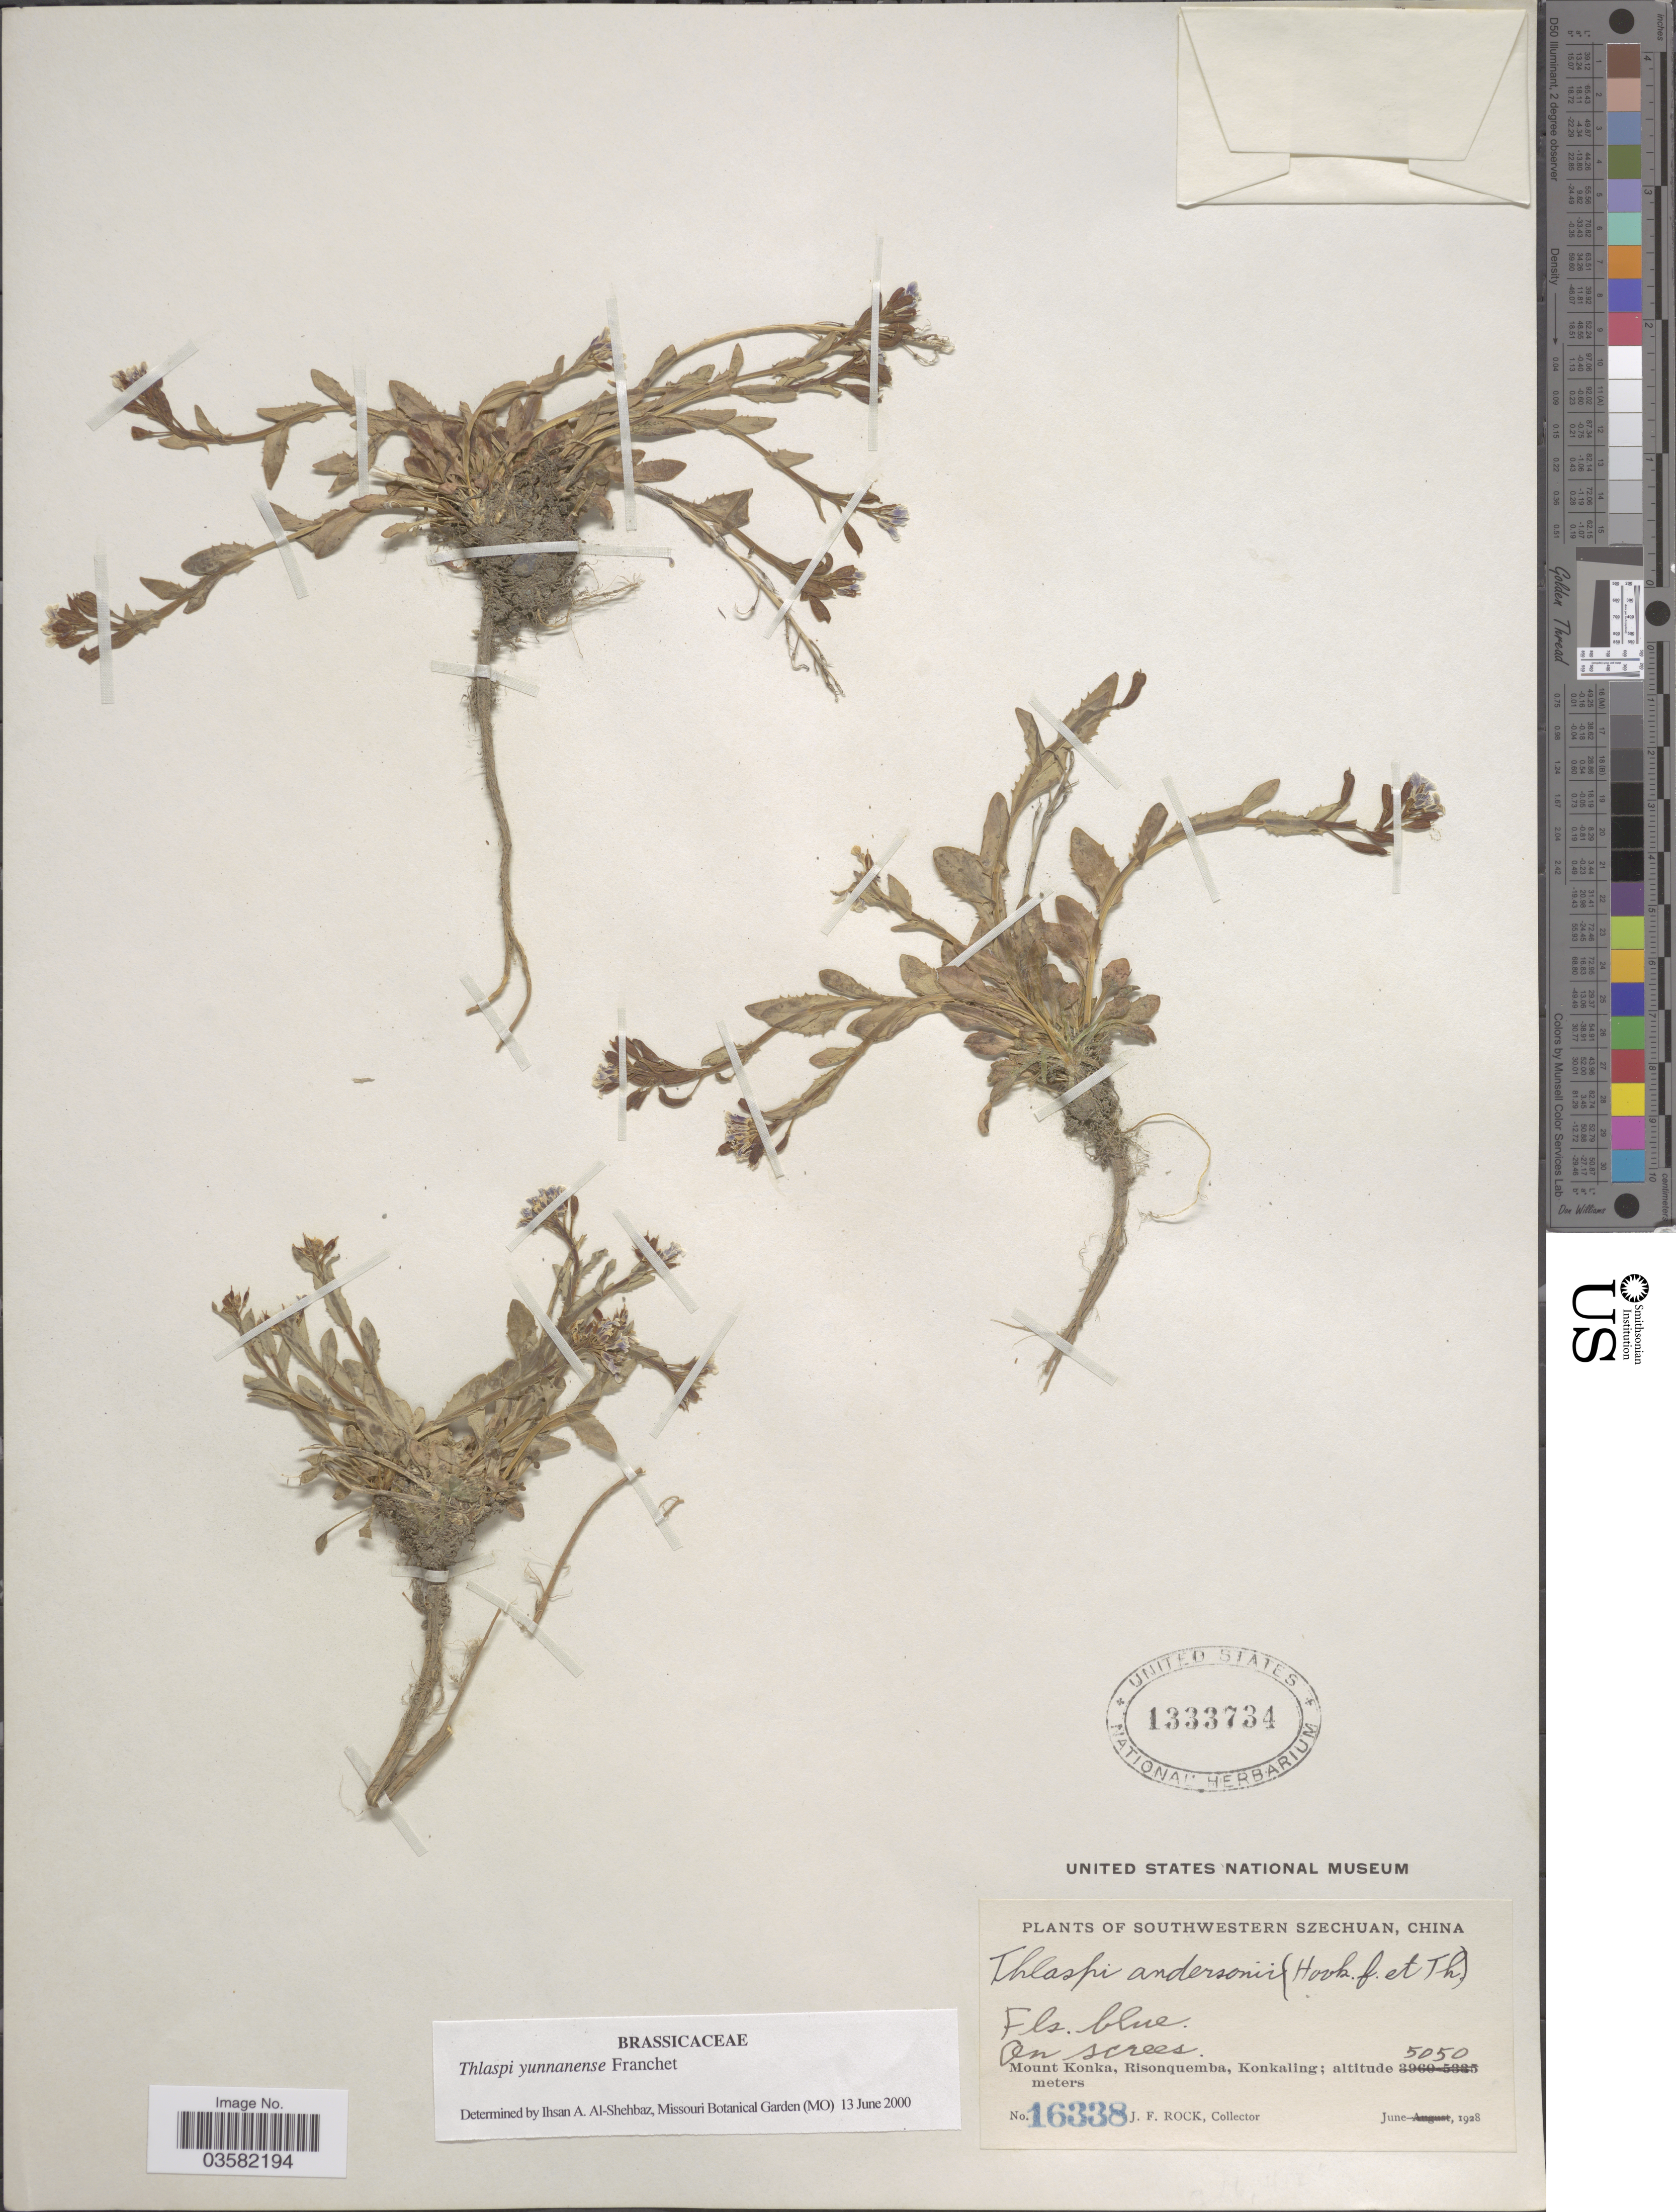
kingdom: Plantae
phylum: Tracheophyta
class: Magnoliopsida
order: Brassicales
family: Brassicaceae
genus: Thlaspi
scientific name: Thlaspi yunnanense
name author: Franch.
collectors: J. Rock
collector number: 16338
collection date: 1928-06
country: China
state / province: Sichuan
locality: Southwestern Szechuan, Mount Konka, Risonquemba, Konkaling.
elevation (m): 5050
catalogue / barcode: US 1333734